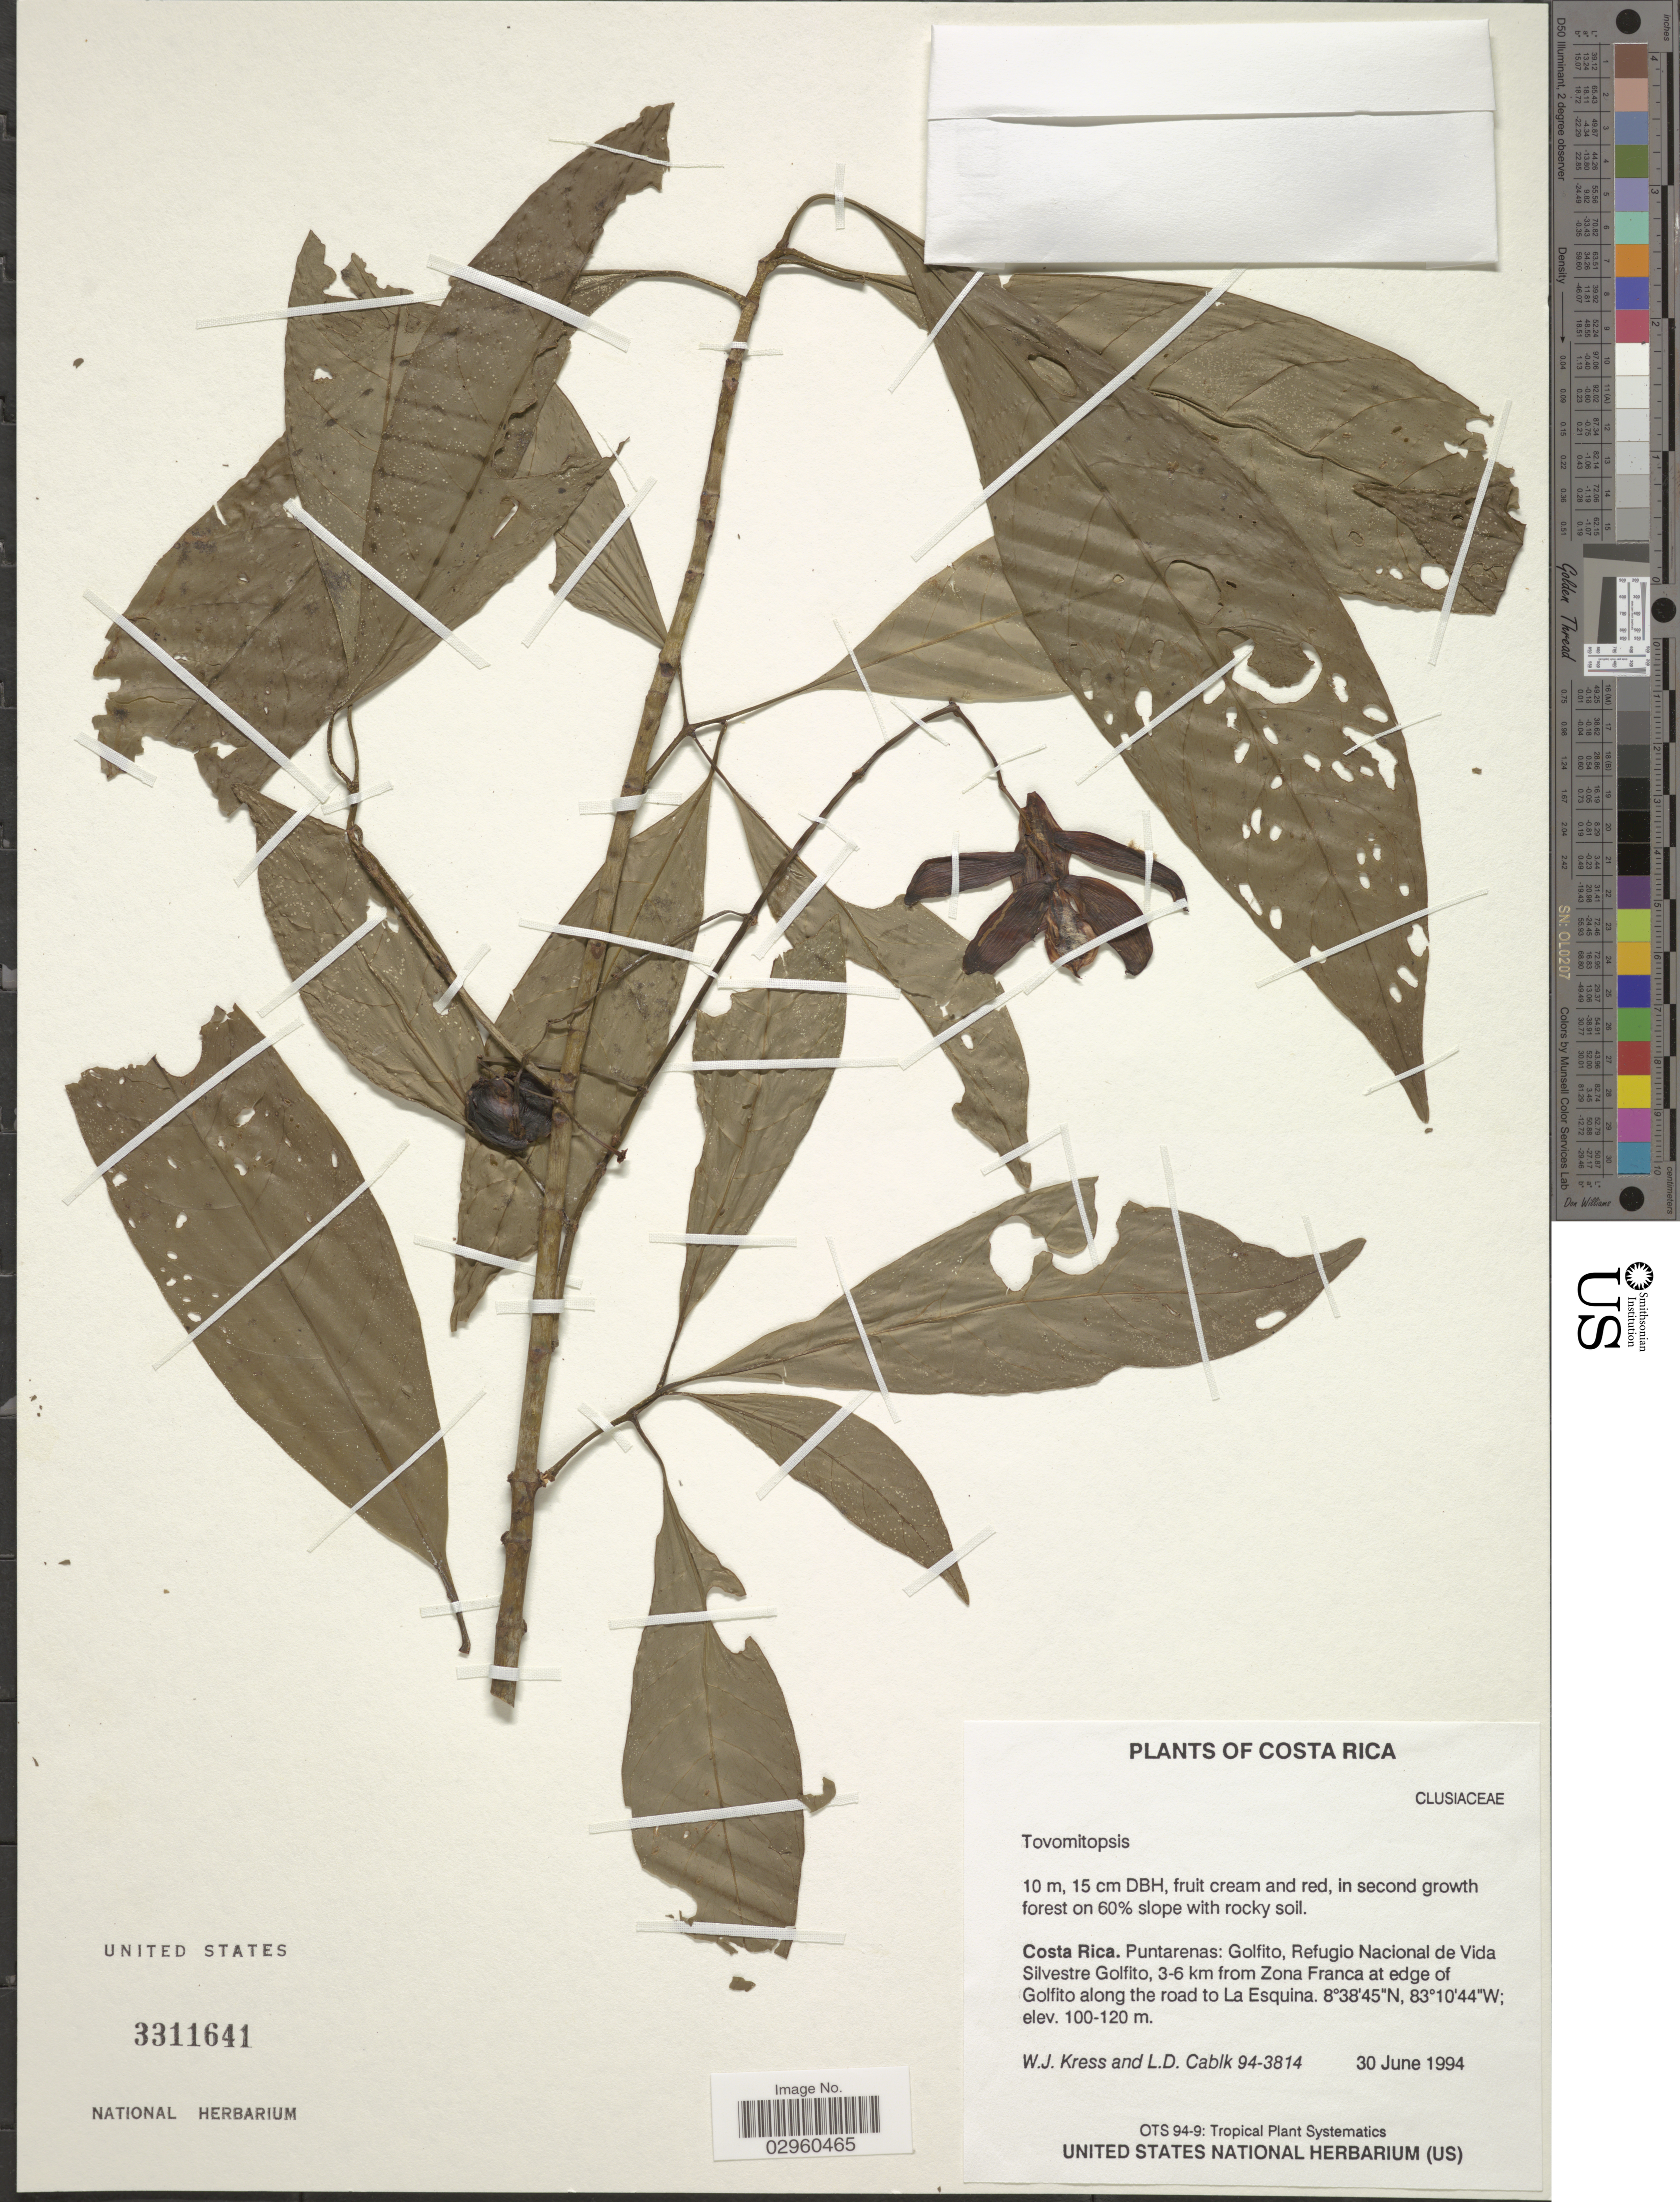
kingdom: Plantae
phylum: Tracheophyta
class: Magnoliopsida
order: Malpighiales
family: Clusiaceae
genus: Tovomitopsis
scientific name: Tovomitopsis sp.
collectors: W. J. Kress & L. Cablk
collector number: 94-3814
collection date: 1994-06-30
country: Costa Rica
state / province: Puntarenas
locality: Puntarenas: Golfito, Refugio Nacional de Vida Silvestre Golfito, 3-6 km from Zona Franca at edge of Golfito along the road to La Esquina.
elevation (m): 100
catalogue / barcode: US 3311641